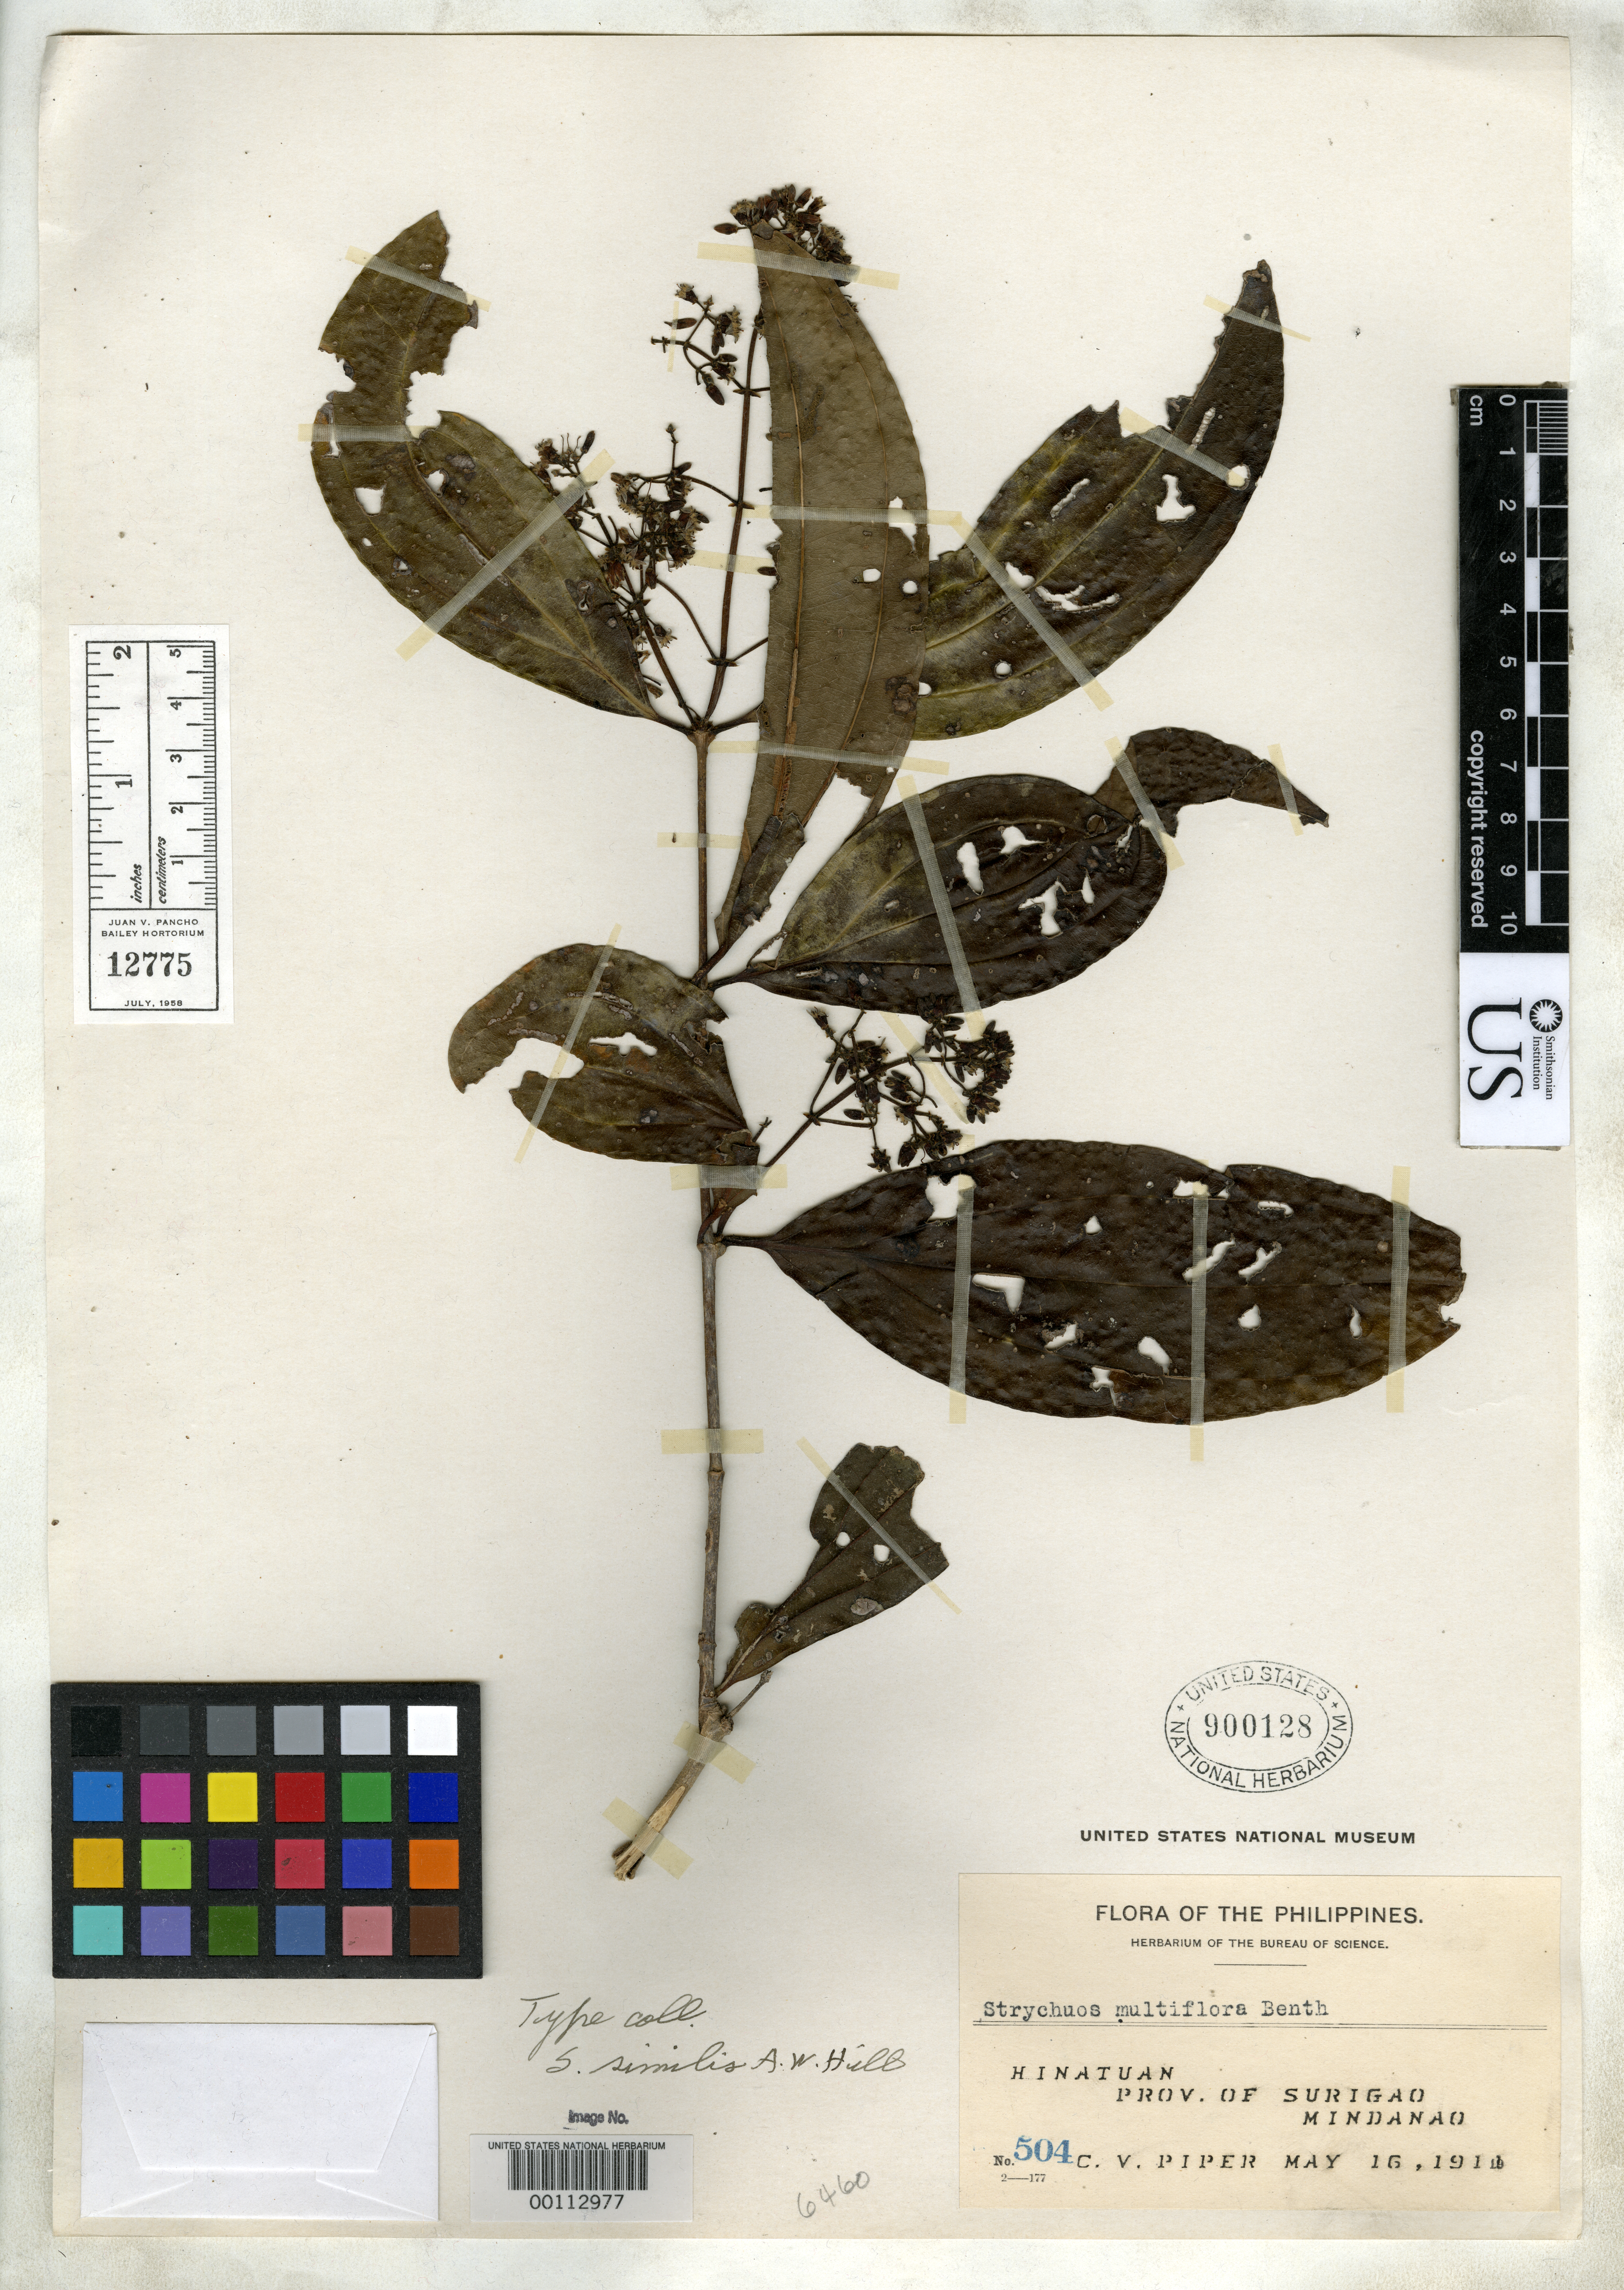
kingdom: Plantae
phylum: Tracheophyta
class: Magnoliopsida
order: Gentianales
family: Loganiaceae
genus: Strychnos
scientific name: Strychnos similis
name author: A.W. Hill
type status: Isotype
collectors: C. V. Piper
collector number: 504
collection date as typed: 16 May 1911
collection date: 1911-05-16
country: Philippines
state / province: Caraga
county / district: Surigao del Sur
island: Mindanao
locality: Hinatuan.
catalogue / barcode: US 900128